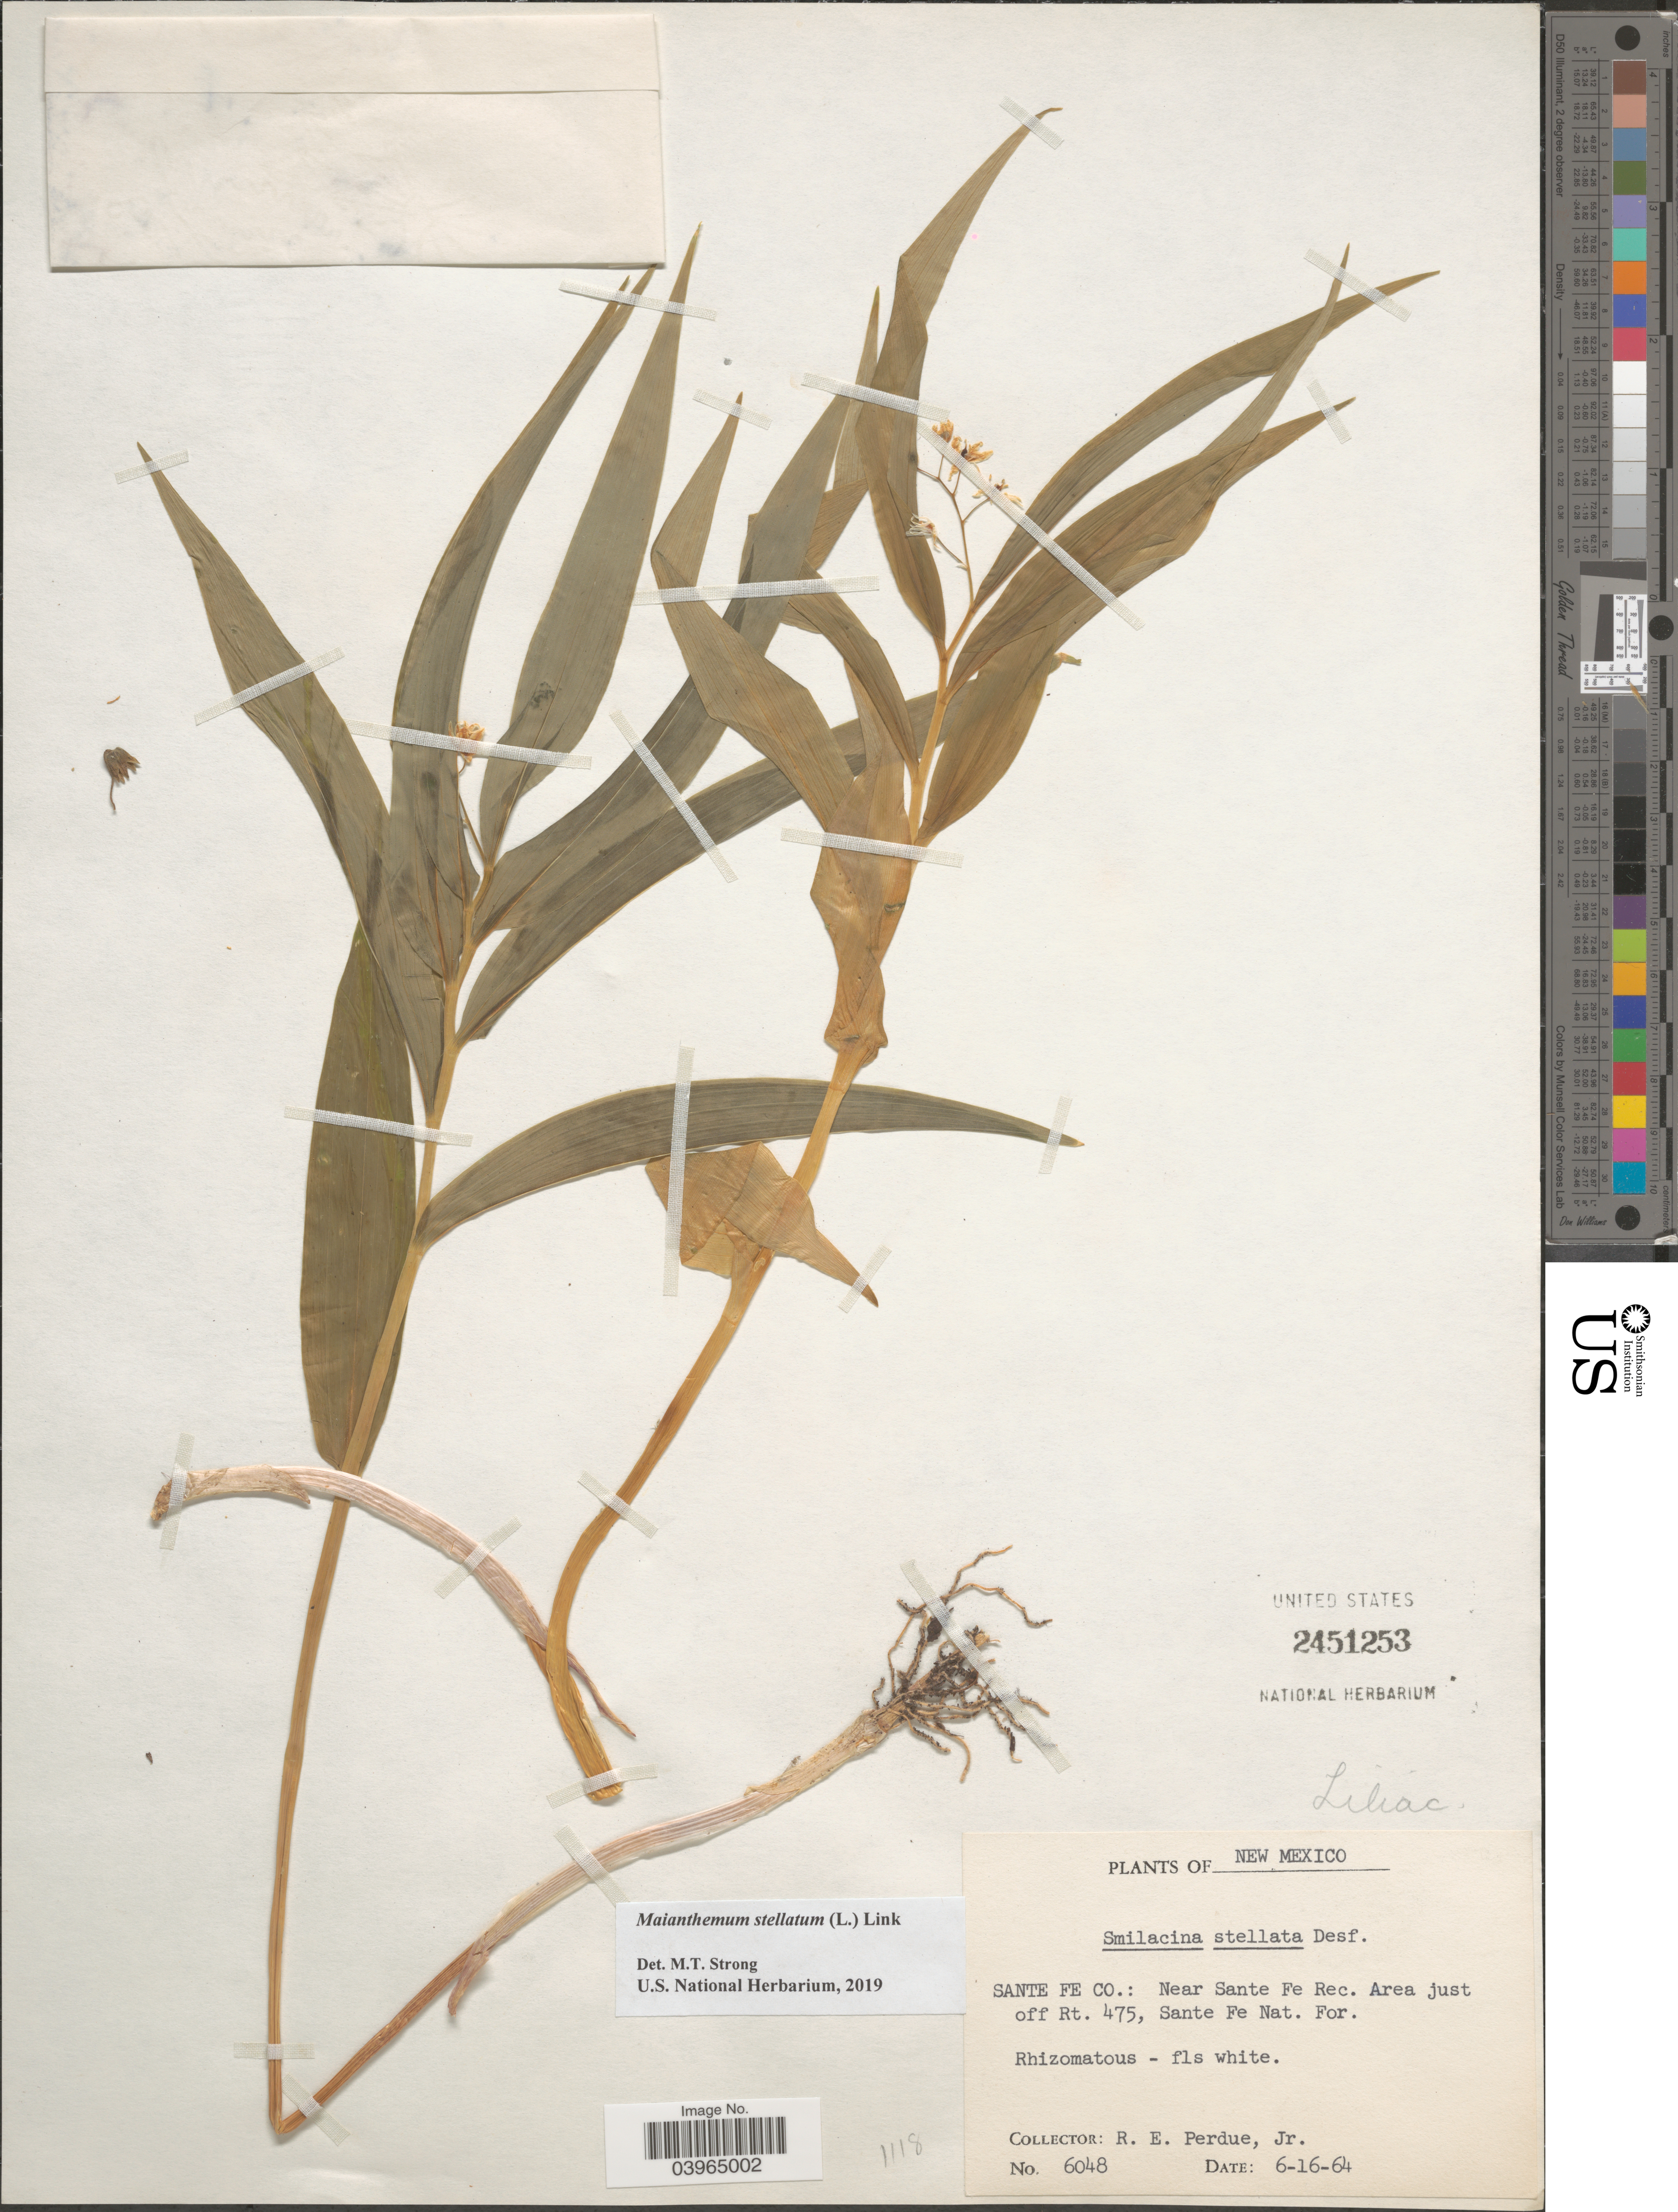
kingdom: Plantae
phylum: Tracheophyta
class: Liliopsida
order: Asparagales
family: Asparagaceae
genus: Maianthemum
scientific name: Maianthemum stellatum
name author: (L.) Link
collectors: R. E. Perdue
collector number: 6048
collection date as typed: Transcribed d/m/y: 16/6/64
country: United States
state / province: New Mexico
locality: Santa Fe Co.: Near Santa Fe Rec. Area just off Rt. 475, Sante Fe Nat. For.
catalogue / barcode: US 2451253